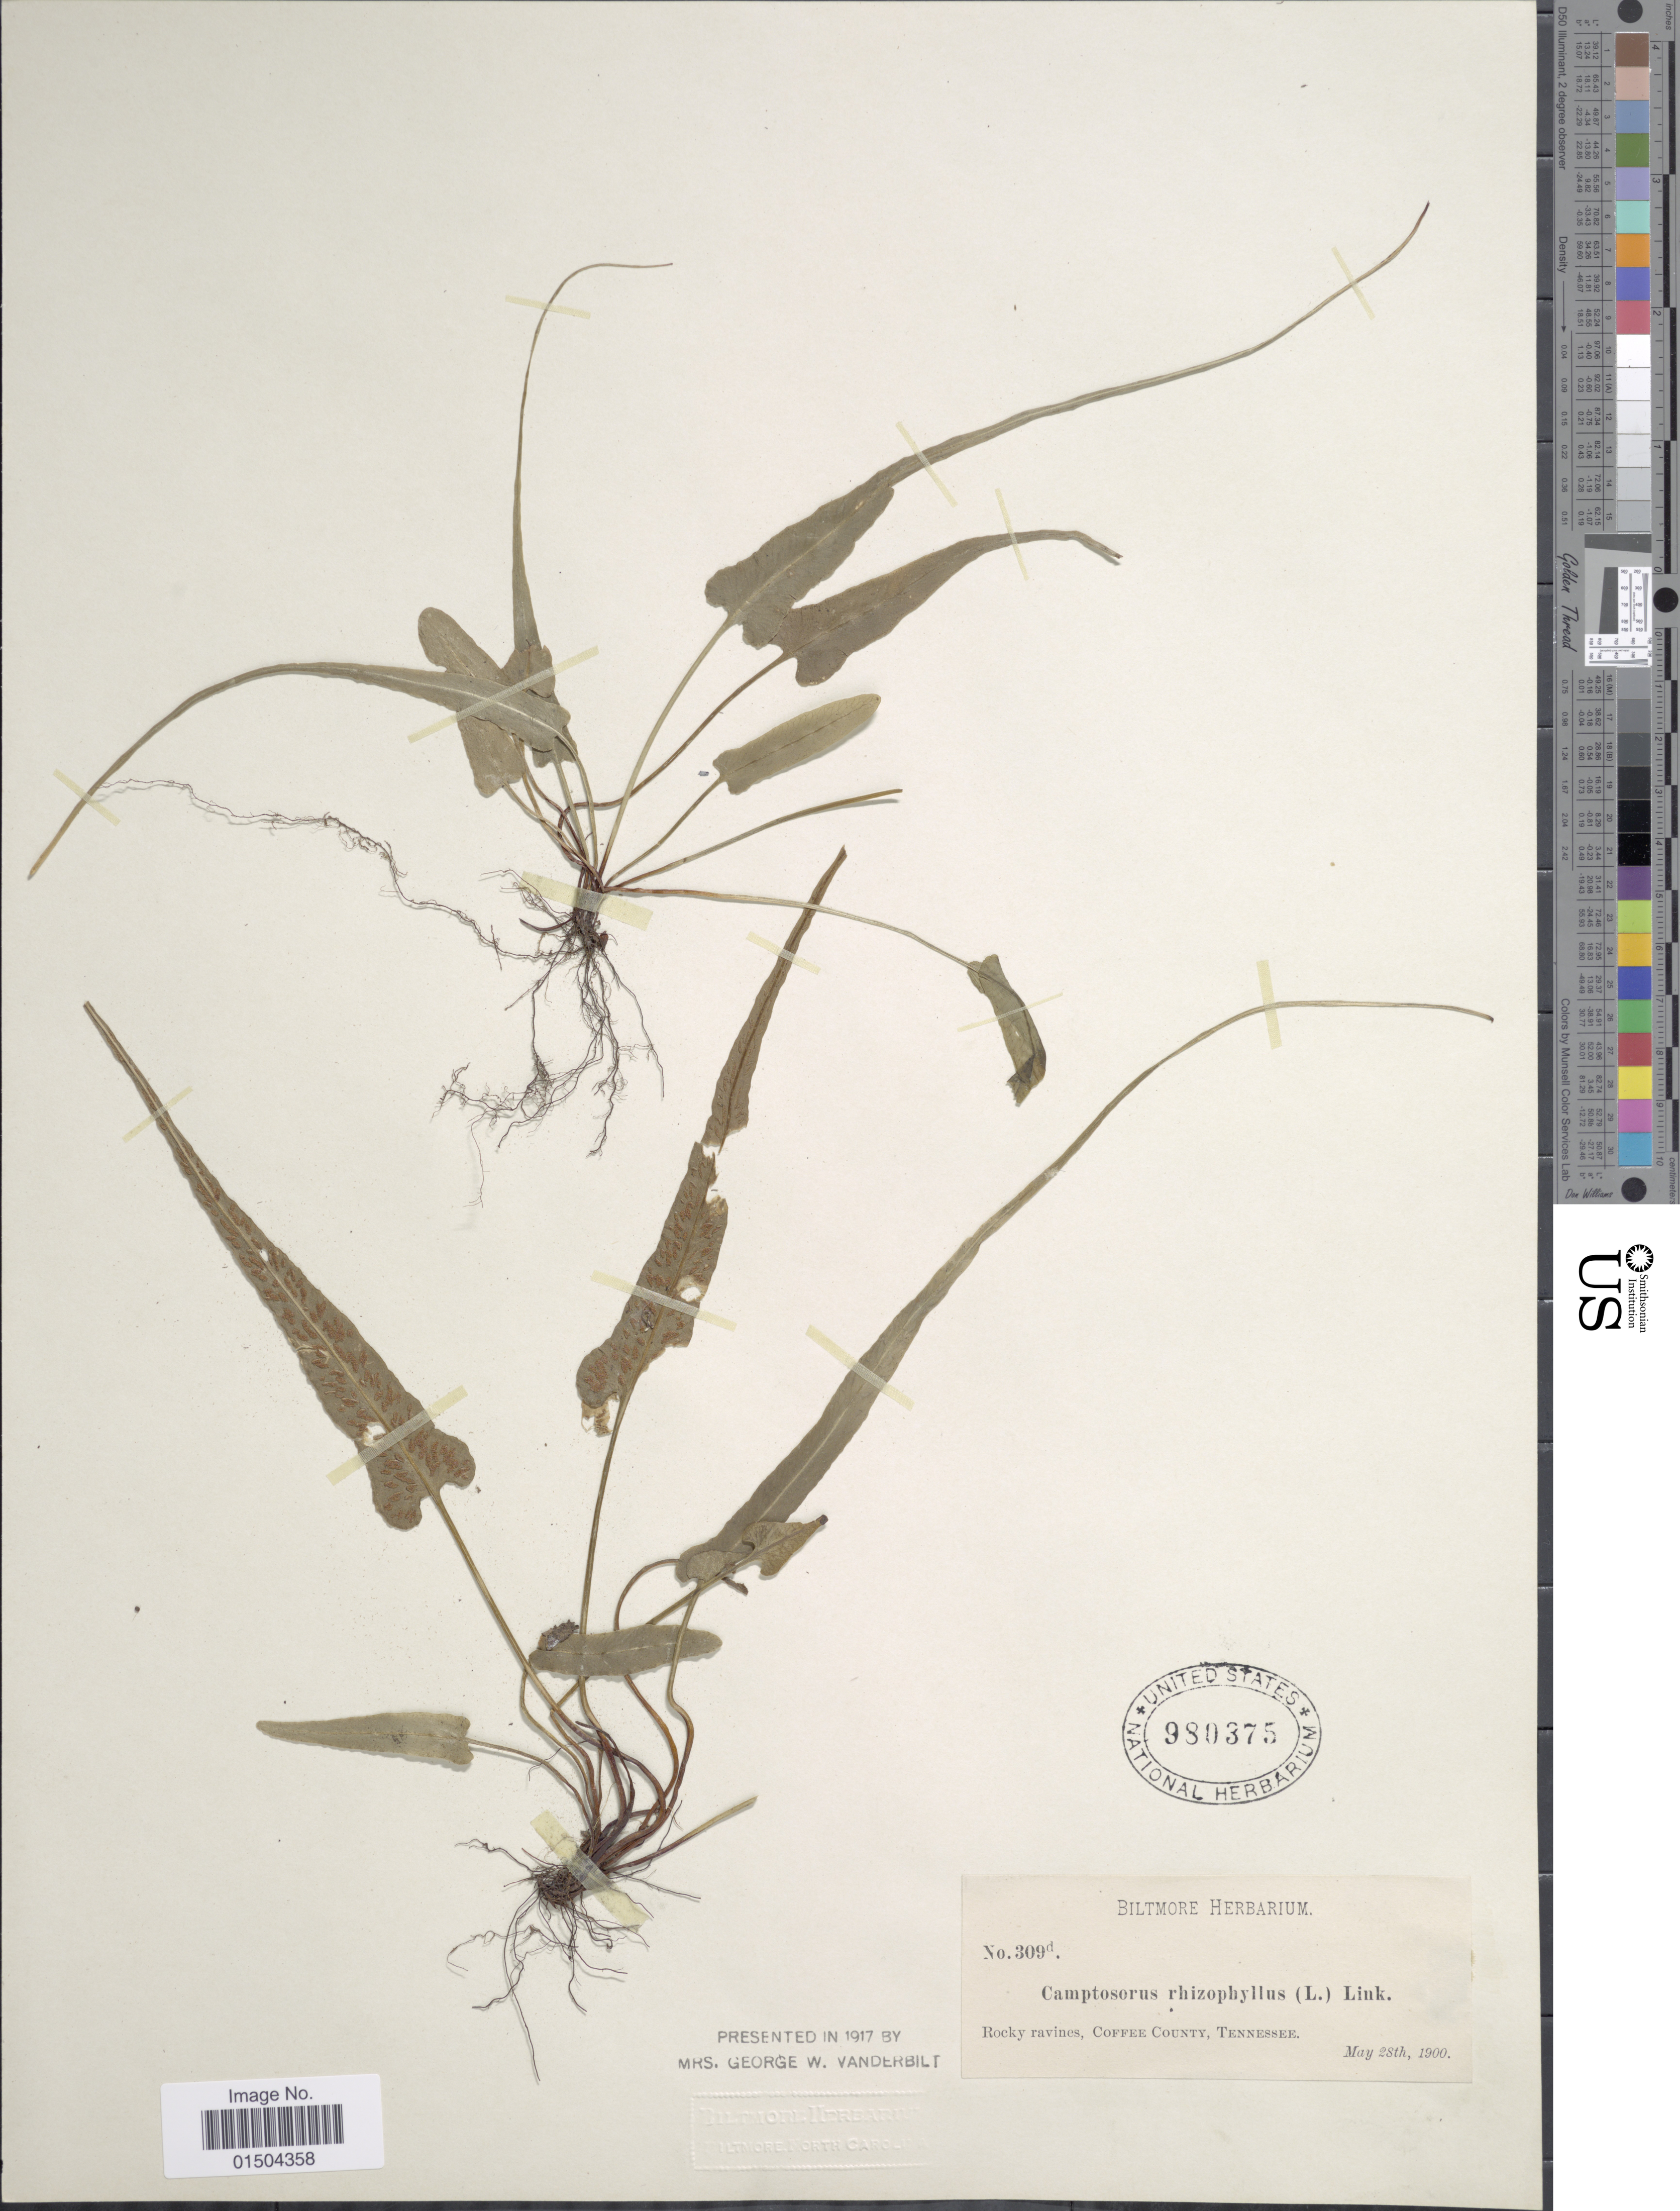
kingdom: Plantae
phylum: Tracheophyta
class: Polypodiopsida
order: Polypodiales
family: Aspleniaceae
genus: Asplenium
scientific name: Asplenium rhizophyllum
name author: L.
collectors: ex herb. Biltmore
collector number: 309d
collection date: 1900-05-28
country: United States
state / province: Tennessee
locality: Rocky ravines, Coffee County.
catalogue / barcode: US 980375